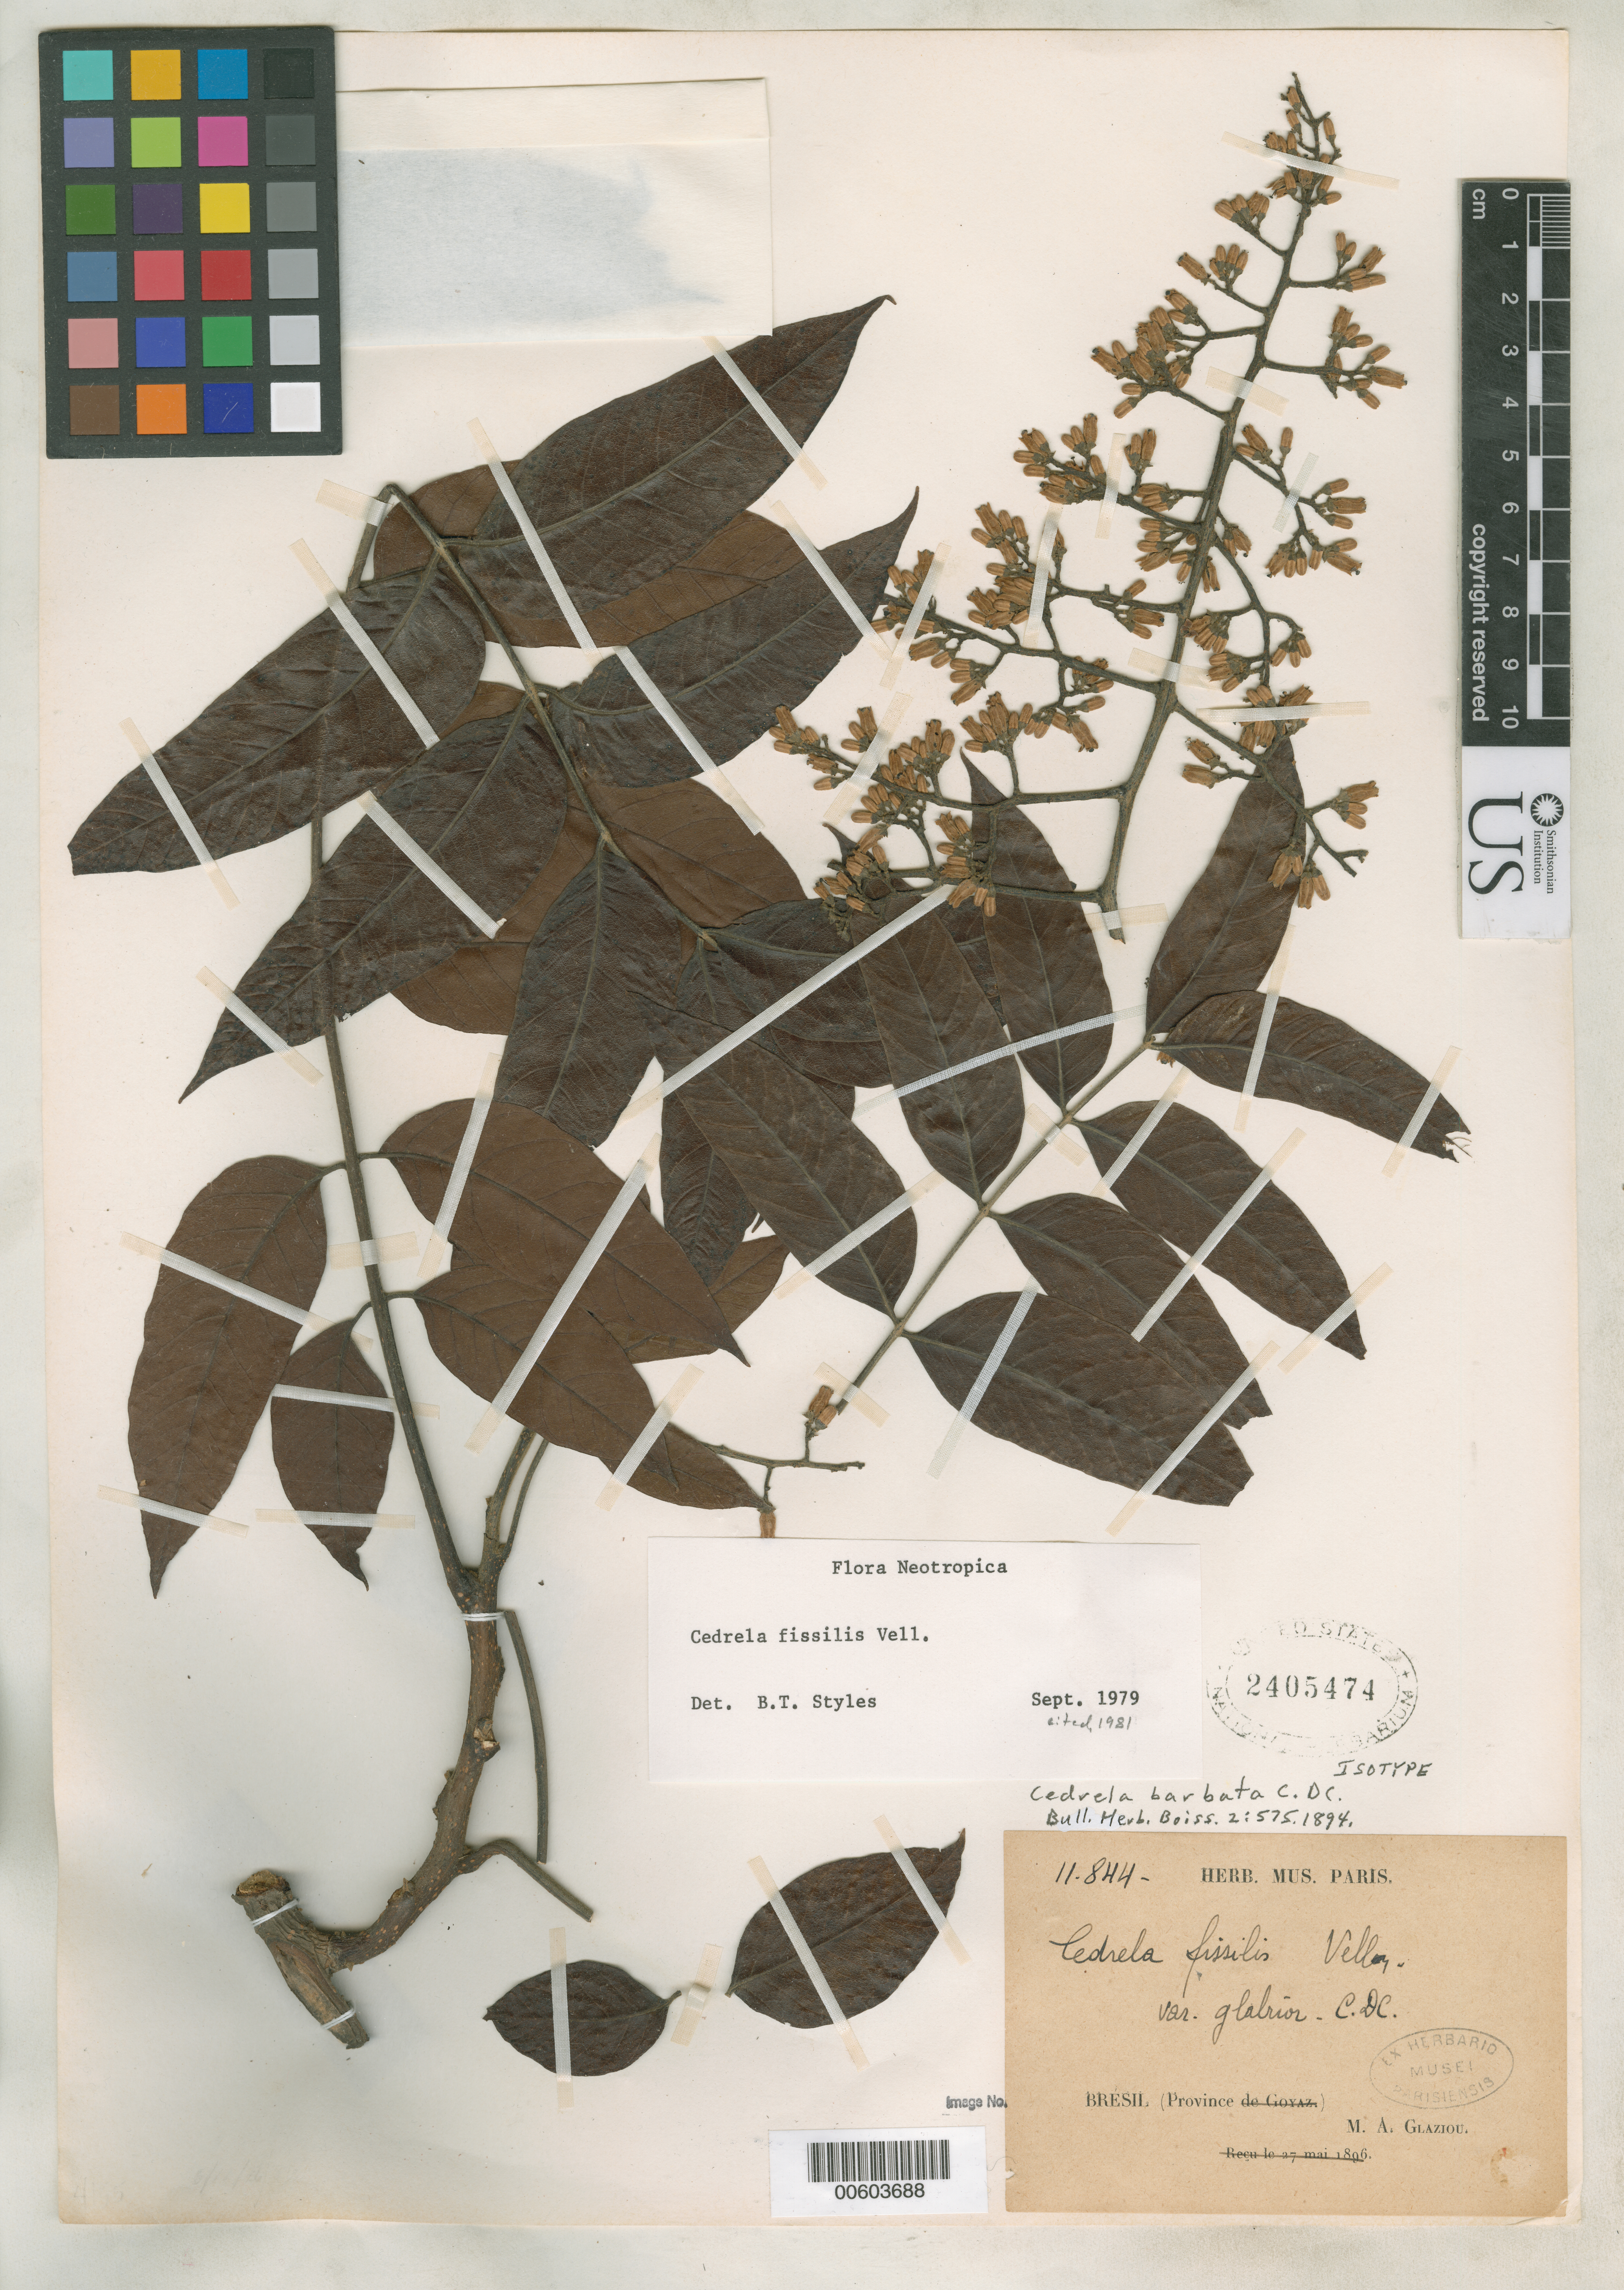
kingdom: Plantae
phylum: Tracheophyta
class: Magnoliopsida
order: Sapindales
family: Meliaceae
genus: Cedrela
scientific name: Cedrela barbata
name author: C. DC.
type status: Isotype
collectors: A. F. M. Glaziou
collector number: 11844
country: Brazil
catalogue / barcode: US 2405474